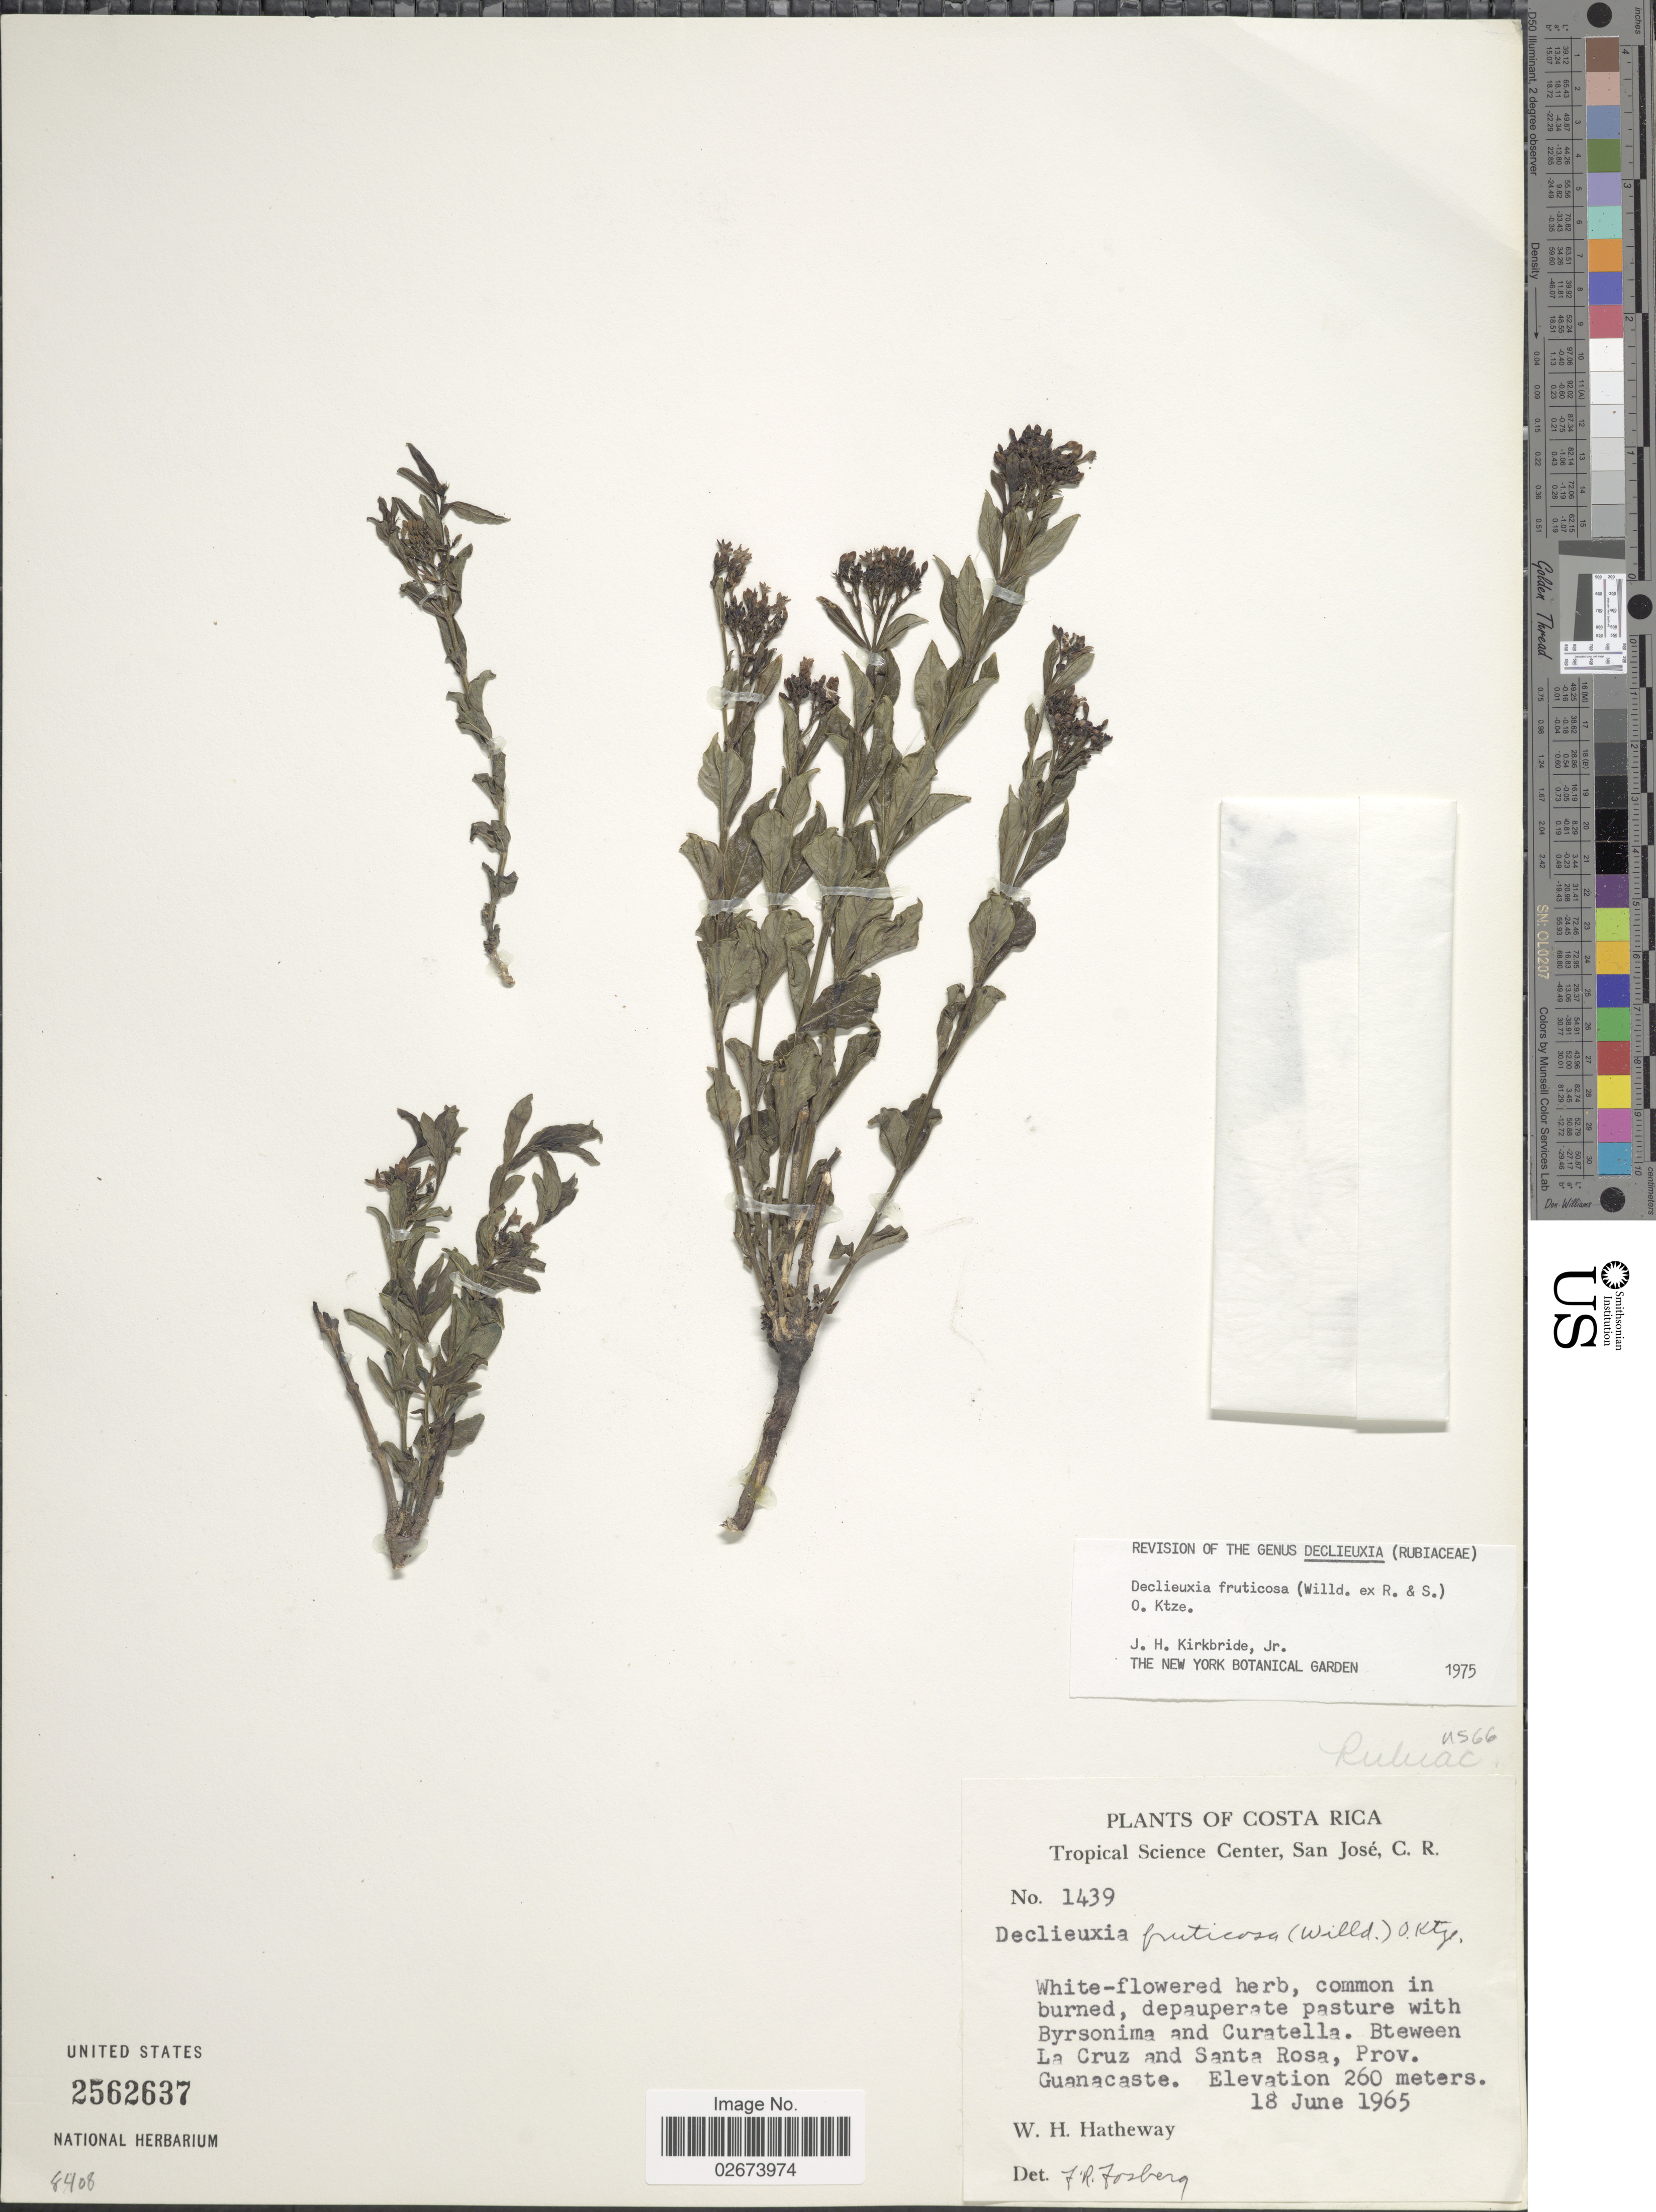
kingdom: Plantae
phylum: Tracheophyta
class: Magnoliopsida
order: Gentianales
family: Rubiaceae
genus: Declieuxia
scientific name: Declieuxia fruticosa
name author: (Willd. ex Roem. & Schult.) Kuntze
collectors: W. H. Hatheway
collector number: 1439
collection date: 1965-06-18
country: Costa Rica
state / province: Guanacaste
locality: Between La Cruz and Santa Rosa.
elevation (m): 260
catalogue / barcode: US 2562637